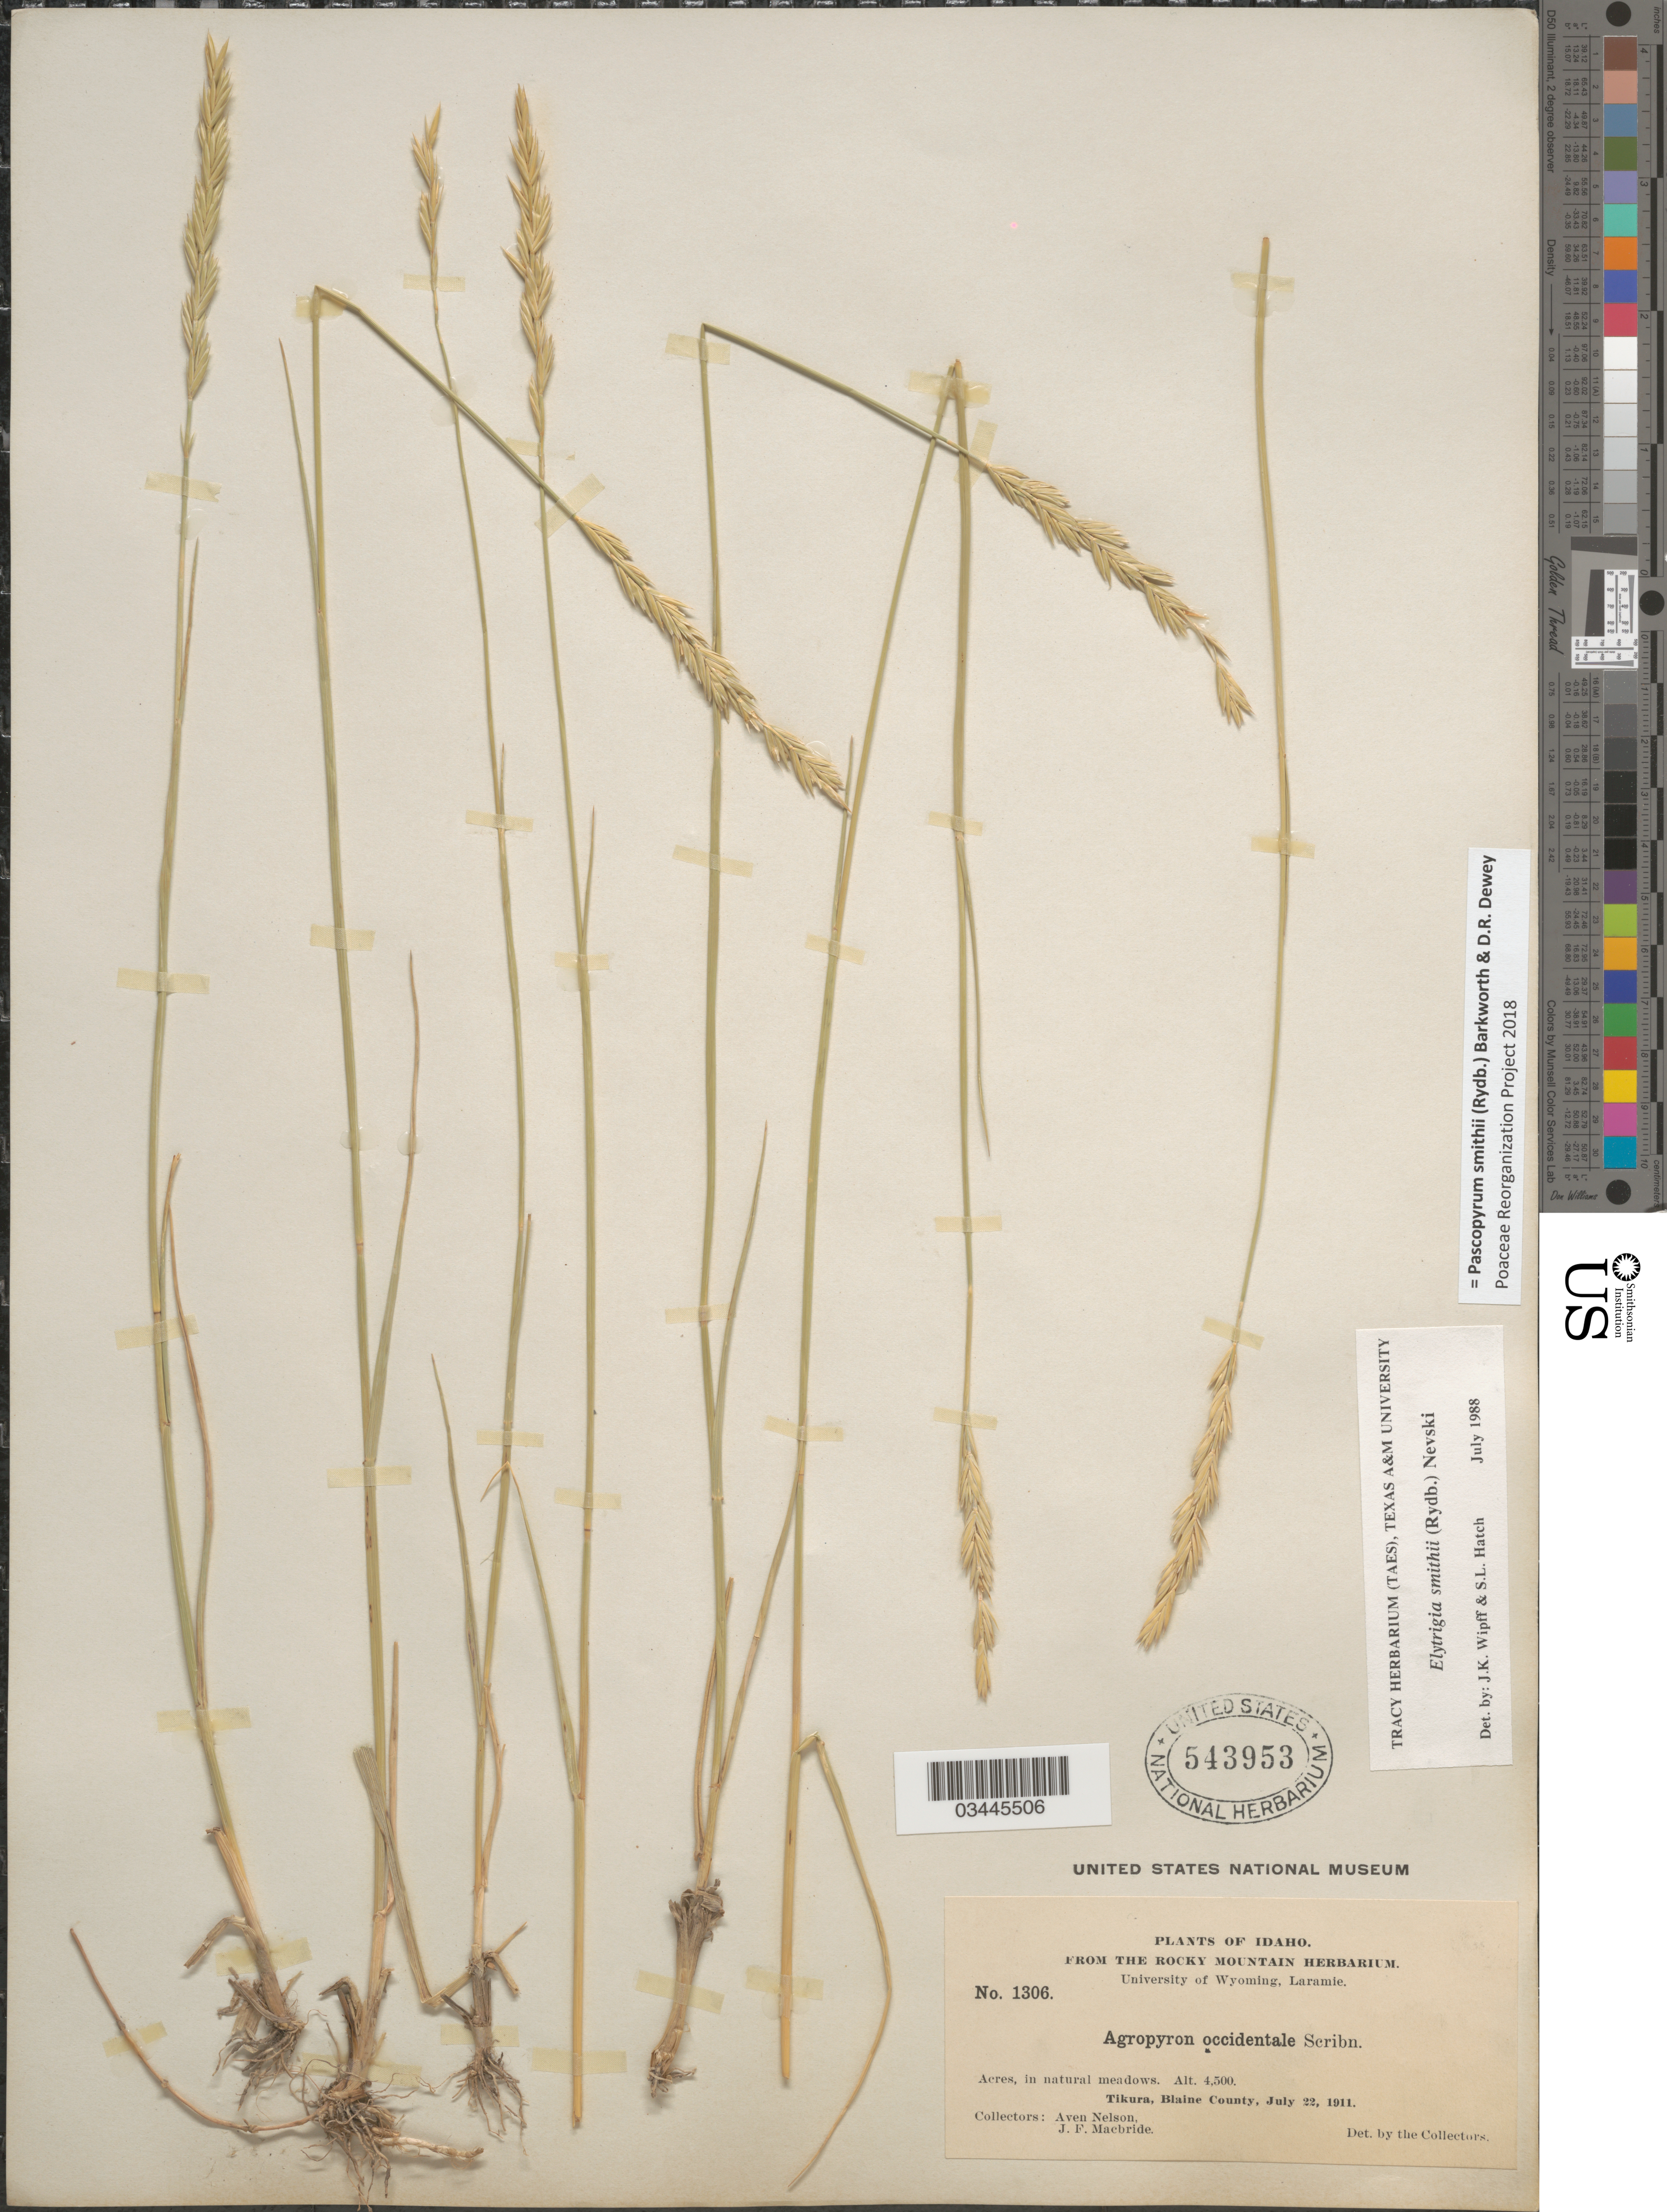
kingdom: Plantae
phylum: Tracheophyta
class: Liliopsida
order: Poales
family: Poaceae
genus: Pascopyrum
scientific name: Pascopyrum smithii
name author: (Rydb.) Barkworth & Dewey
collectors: A. Nelson & J. F. Macbride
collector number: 1306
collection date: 1911-07-22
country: United States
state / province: Idaho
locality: In natural meadows. Tikura, Blaine County.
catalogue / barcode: US 543953